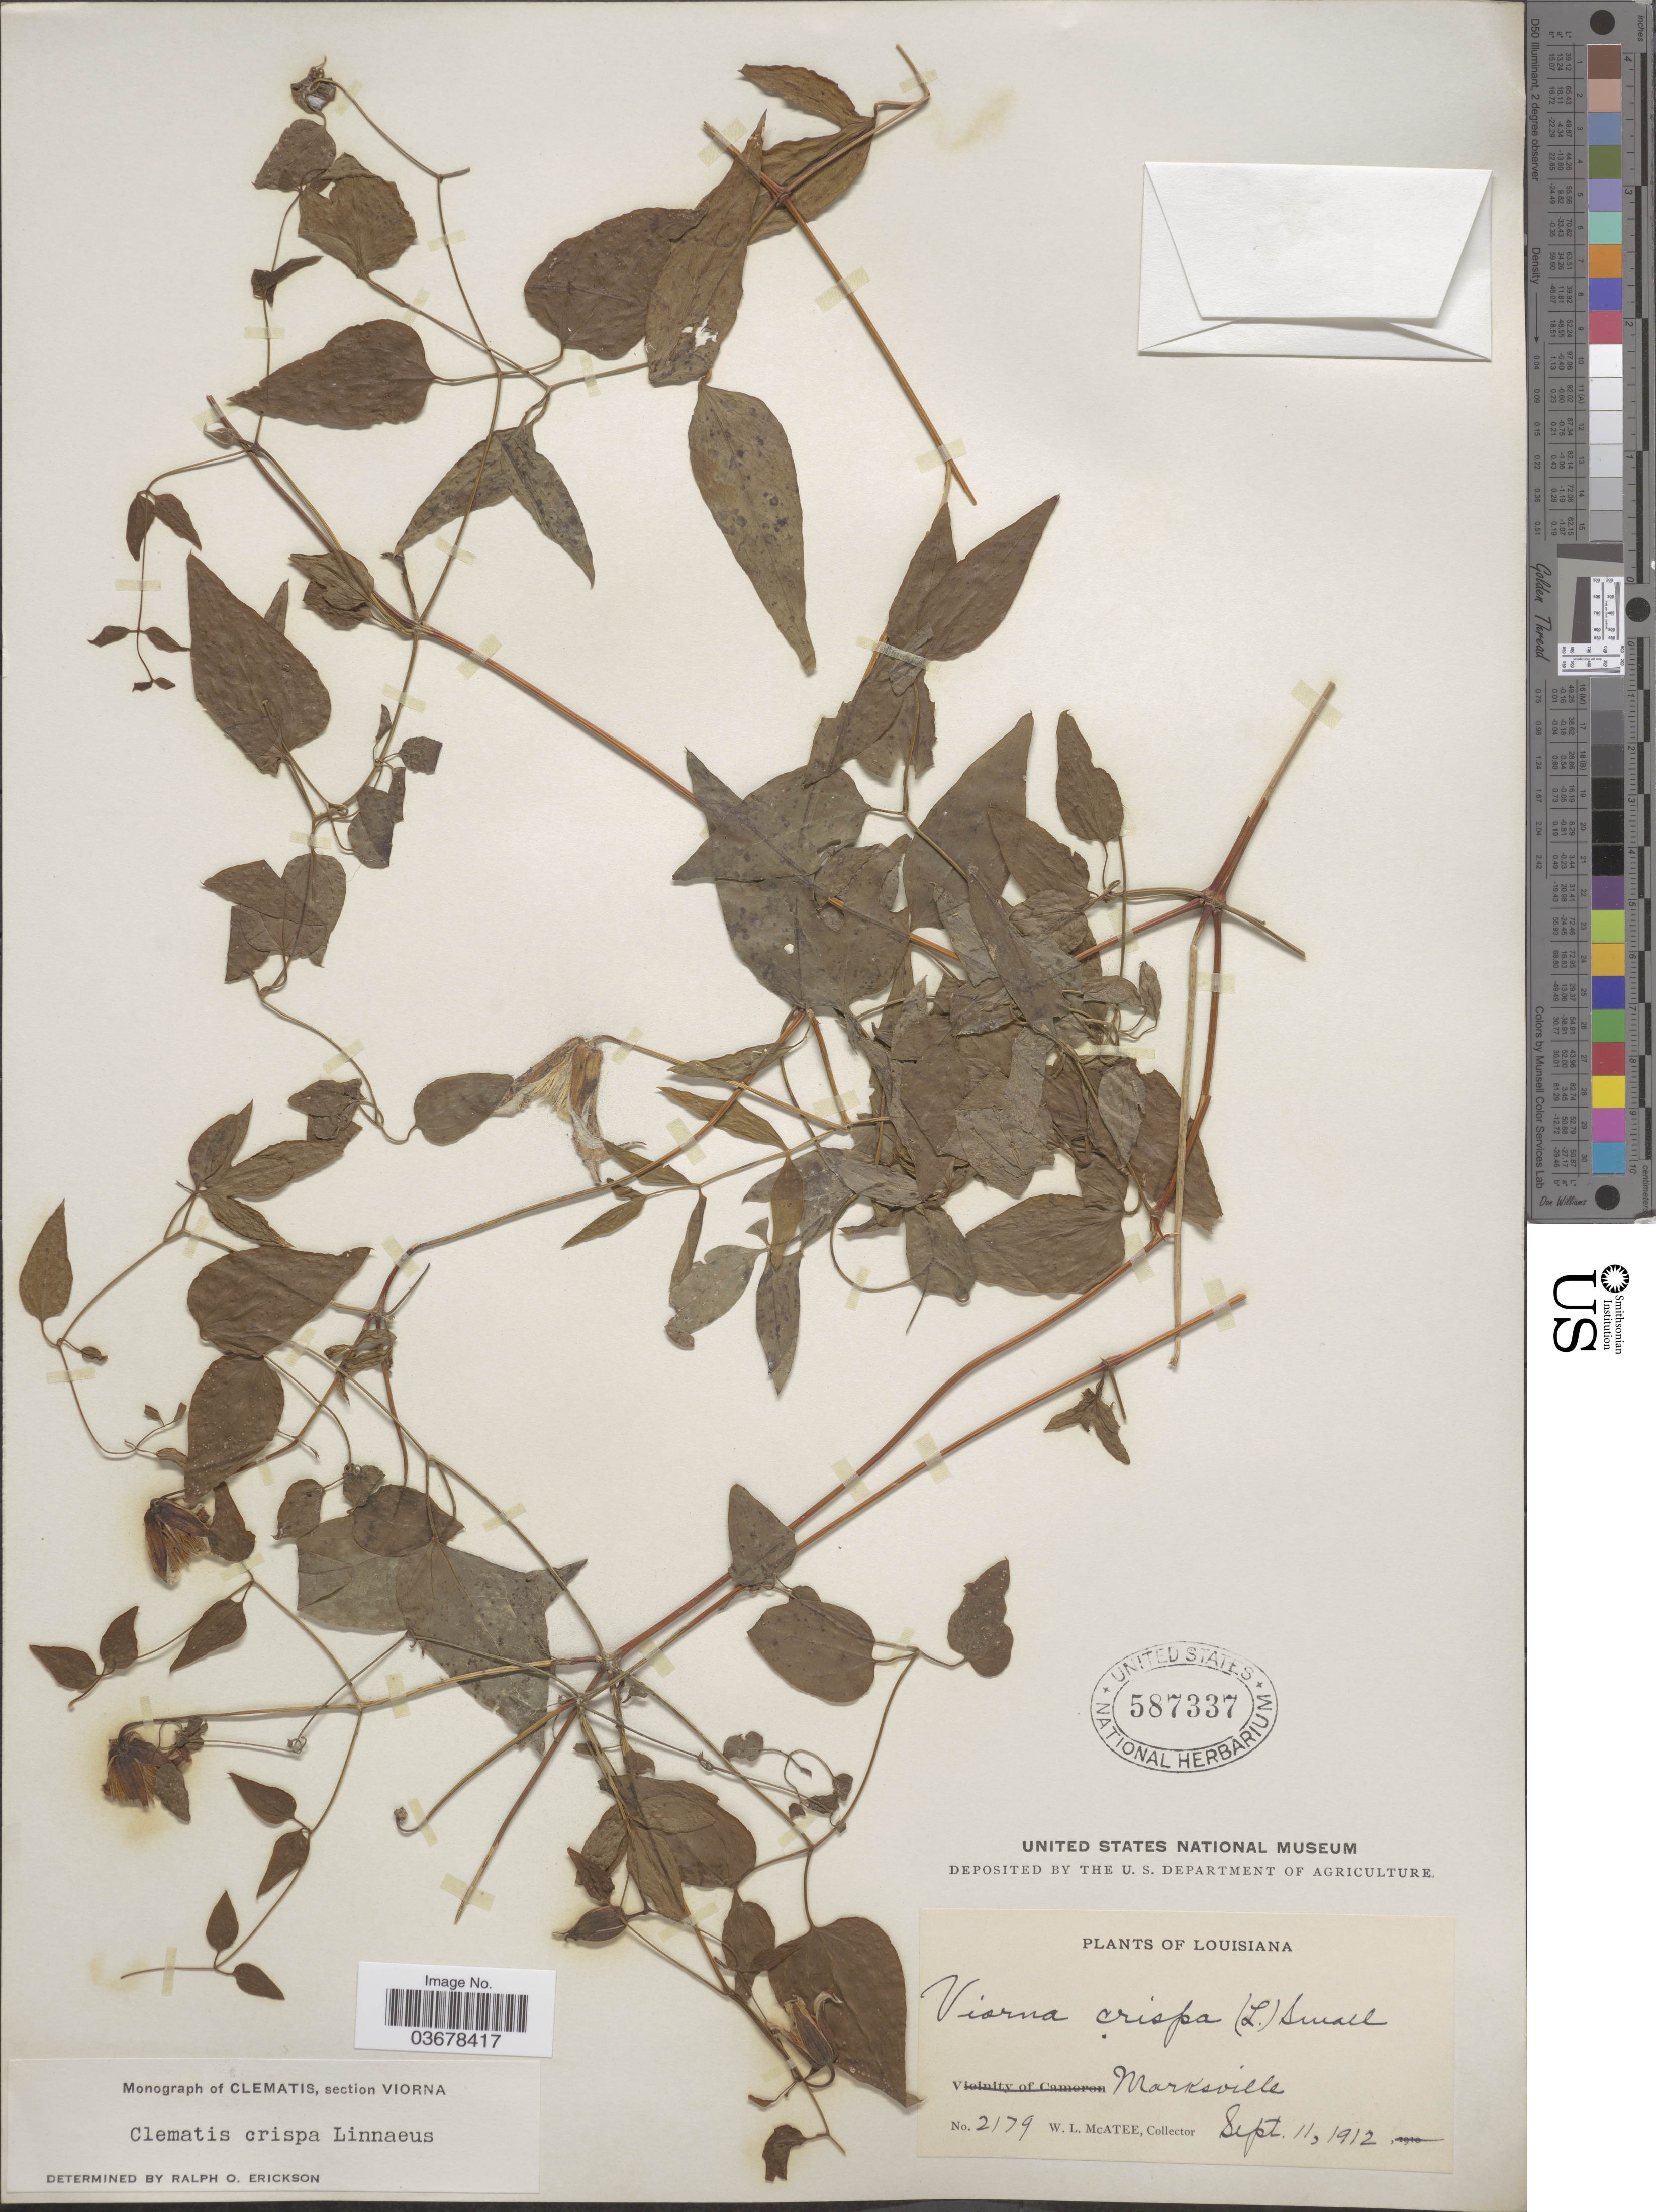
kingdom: Plantae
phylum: Tracheophyta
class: Magnoliopsida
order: Ranunculales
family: Ranunculaceae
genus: Clematis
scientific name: Clematis viorna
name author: L.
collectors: W. McAtee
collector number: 2179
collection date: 1912-09-11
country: United States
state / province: Louisiana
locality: Marksville.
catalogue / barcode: US 587337